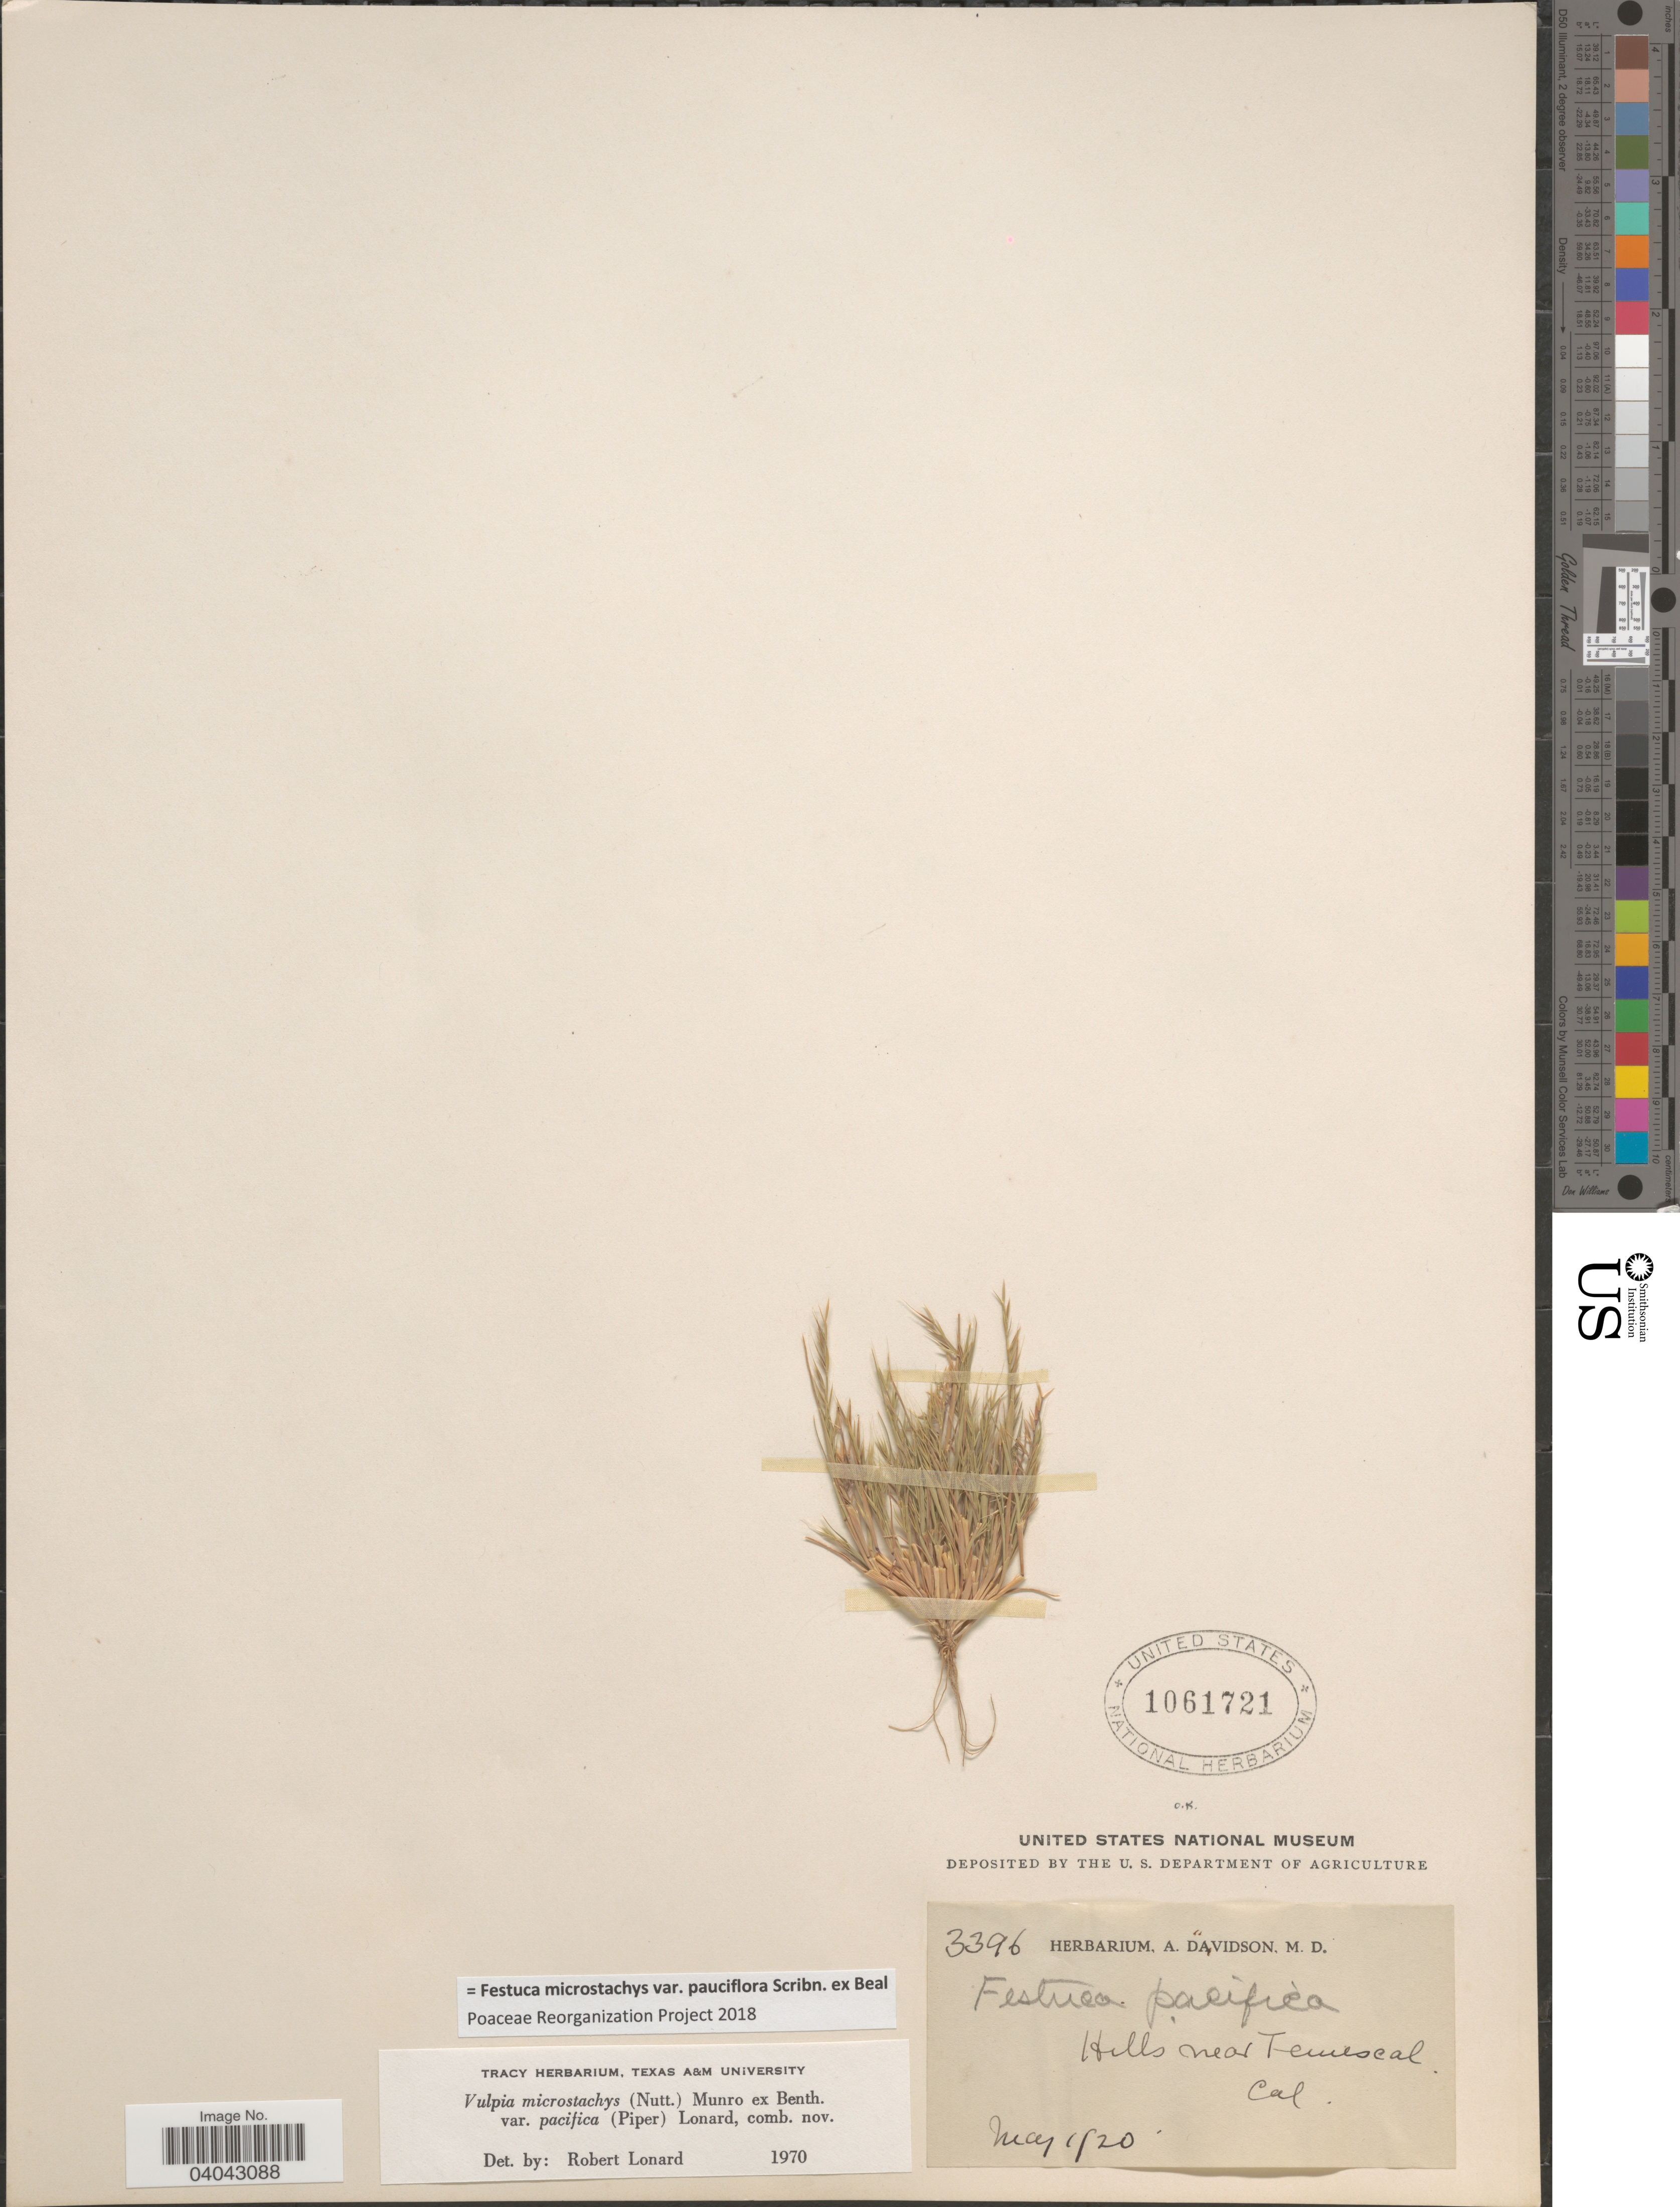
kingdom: Plantae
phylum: Tracheophyta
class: Liliopsida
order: Poales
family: Poaceae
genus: Festuca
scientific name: Festuca microstachys var. pauciflora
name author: Scribn. ex W.J. Beal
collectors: ex herb. A. Davidson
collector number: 3396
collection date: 1920-05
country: United States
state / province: California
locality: Hills near Temescal.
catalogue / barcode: US 1061721